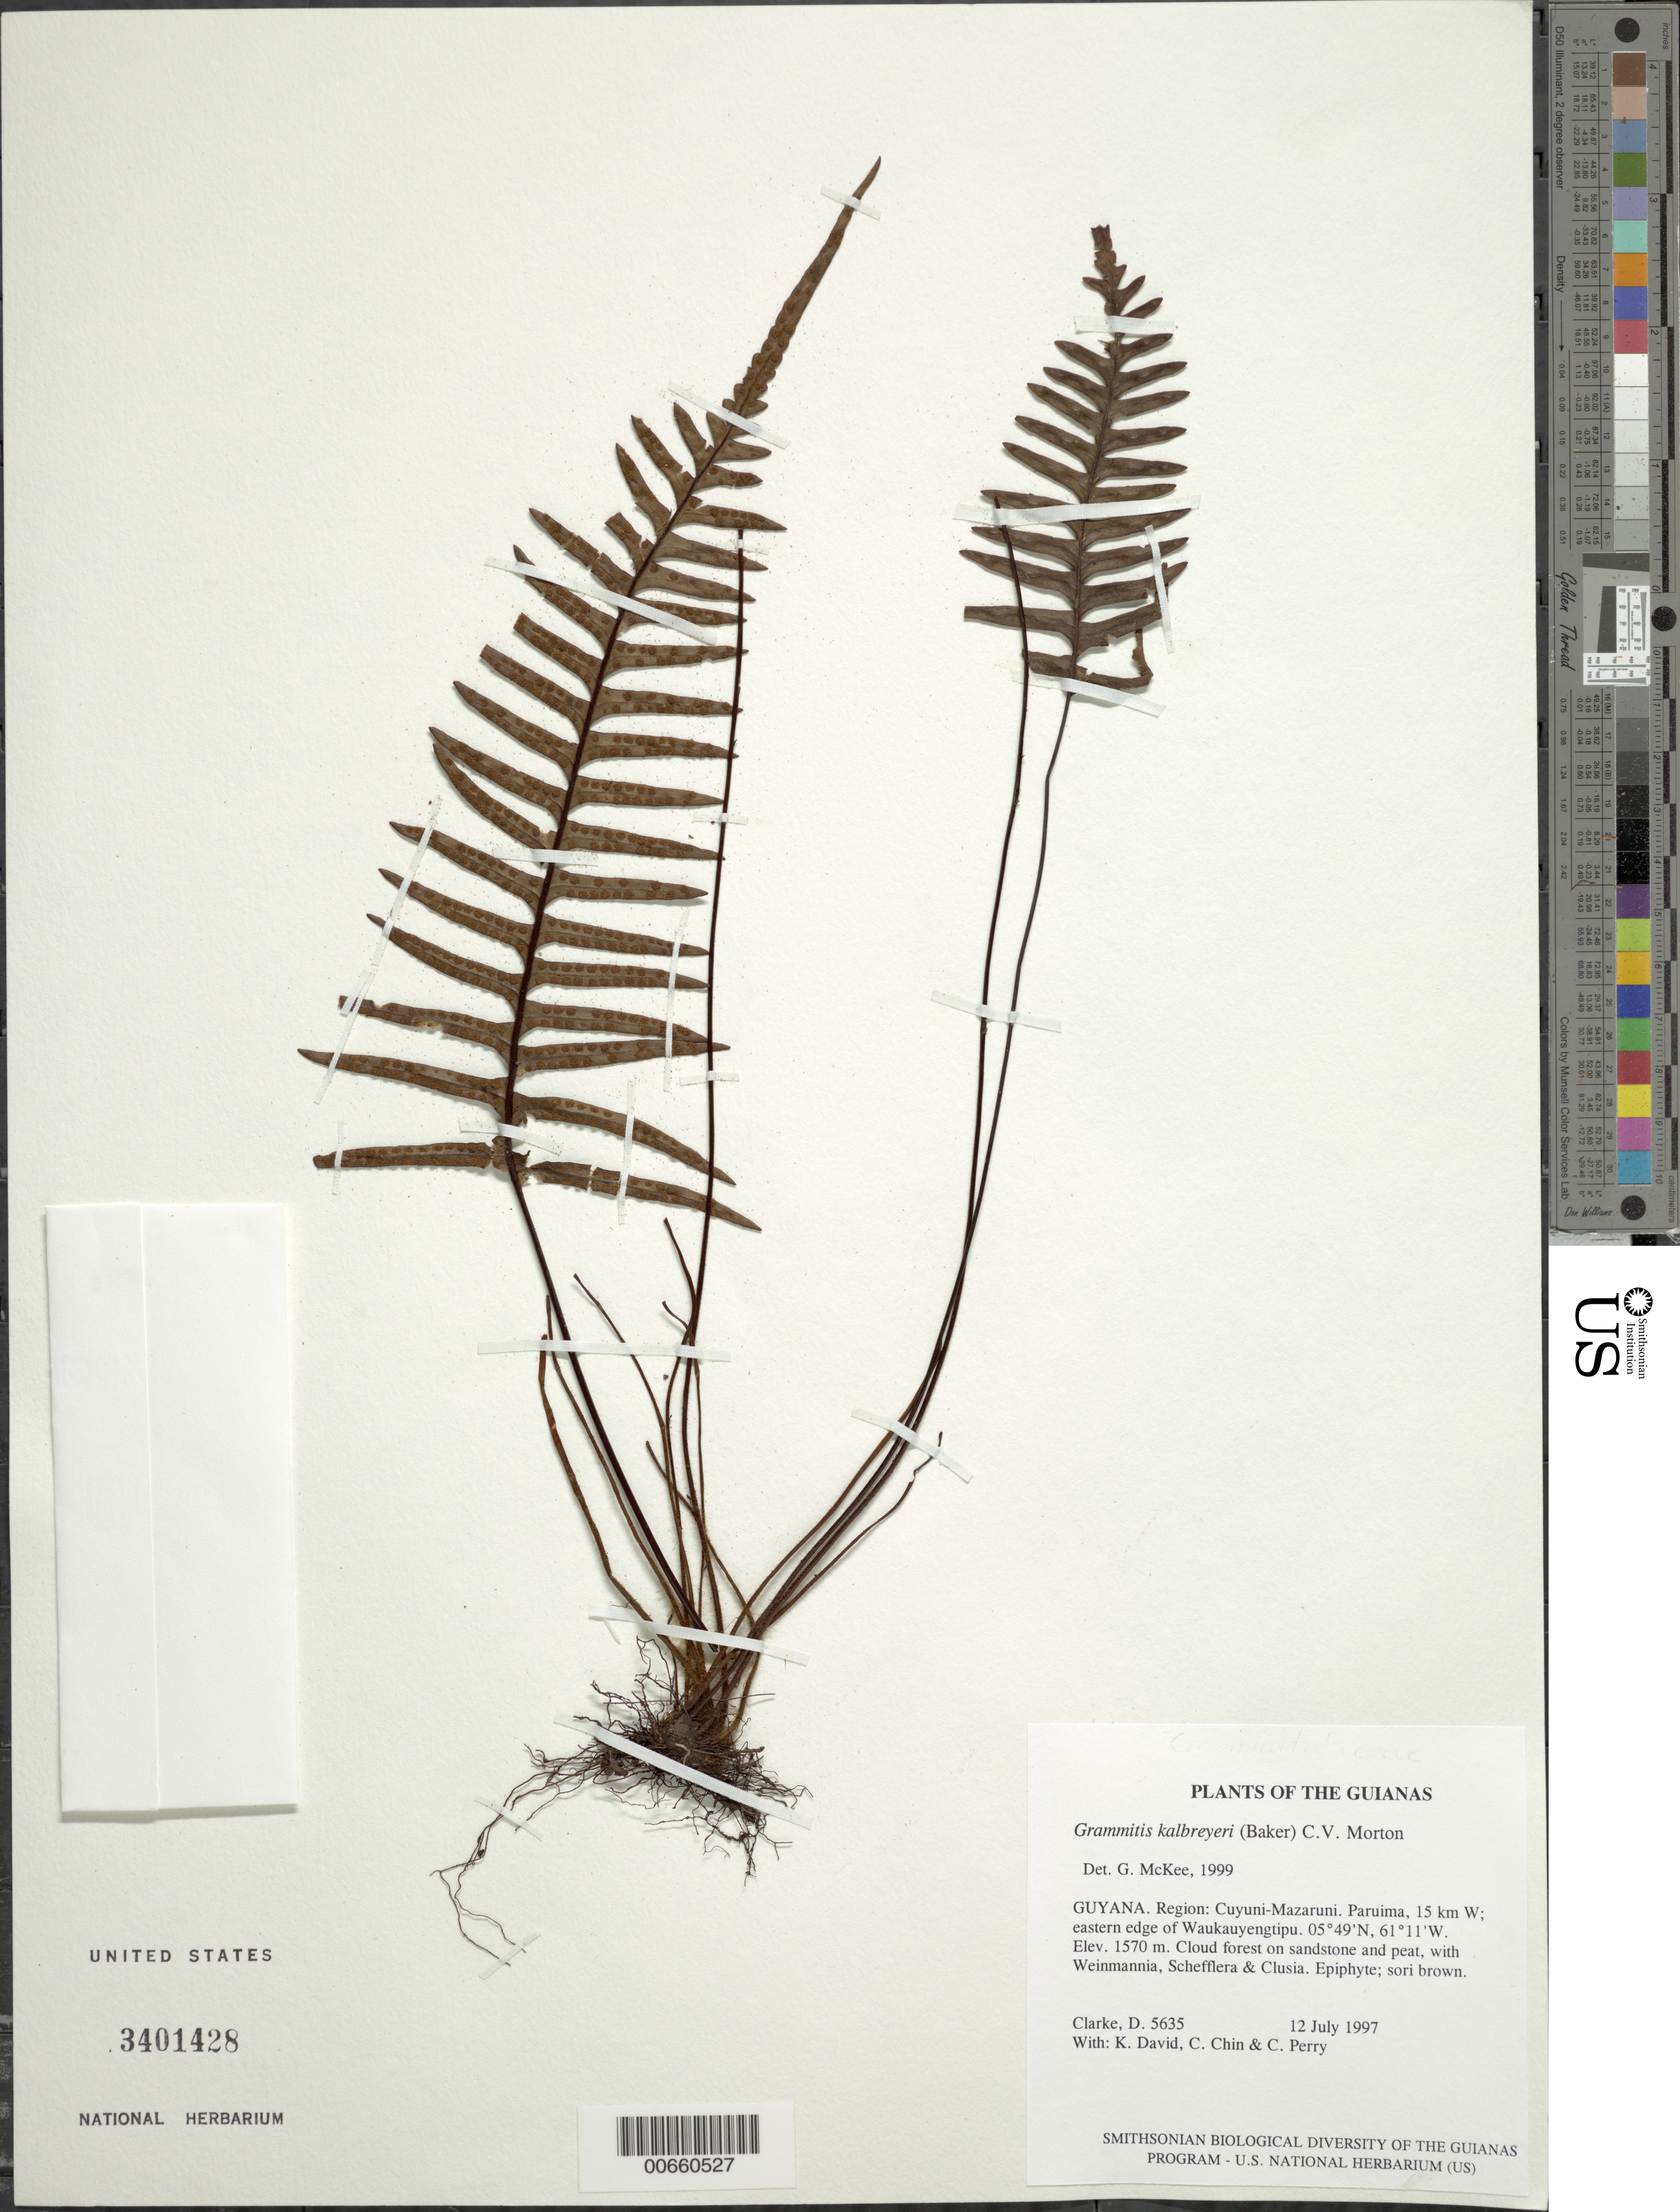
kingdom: Plantae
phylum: Tracheophyta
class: Polypodiopsida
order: Polypodiales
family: Polypodiaceae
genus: Ceradenia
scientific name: Ceradenia kalbreyeri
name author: (Baker) L.E. Bishop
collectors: H. D. Clarke, K. David, C. Chin & C. Perry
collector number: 5635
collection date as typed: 12 July 1997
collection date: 1997-07-12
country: Guyana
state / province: Cuyuni-Mazaruni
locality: Paruima, 15 km W; eastern edge of Waukauyengtipu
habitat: Cloud forest on sandstone and peat, with Weinmannia, Schefflera & Clusia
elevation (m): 1570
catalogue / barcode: US 3401428